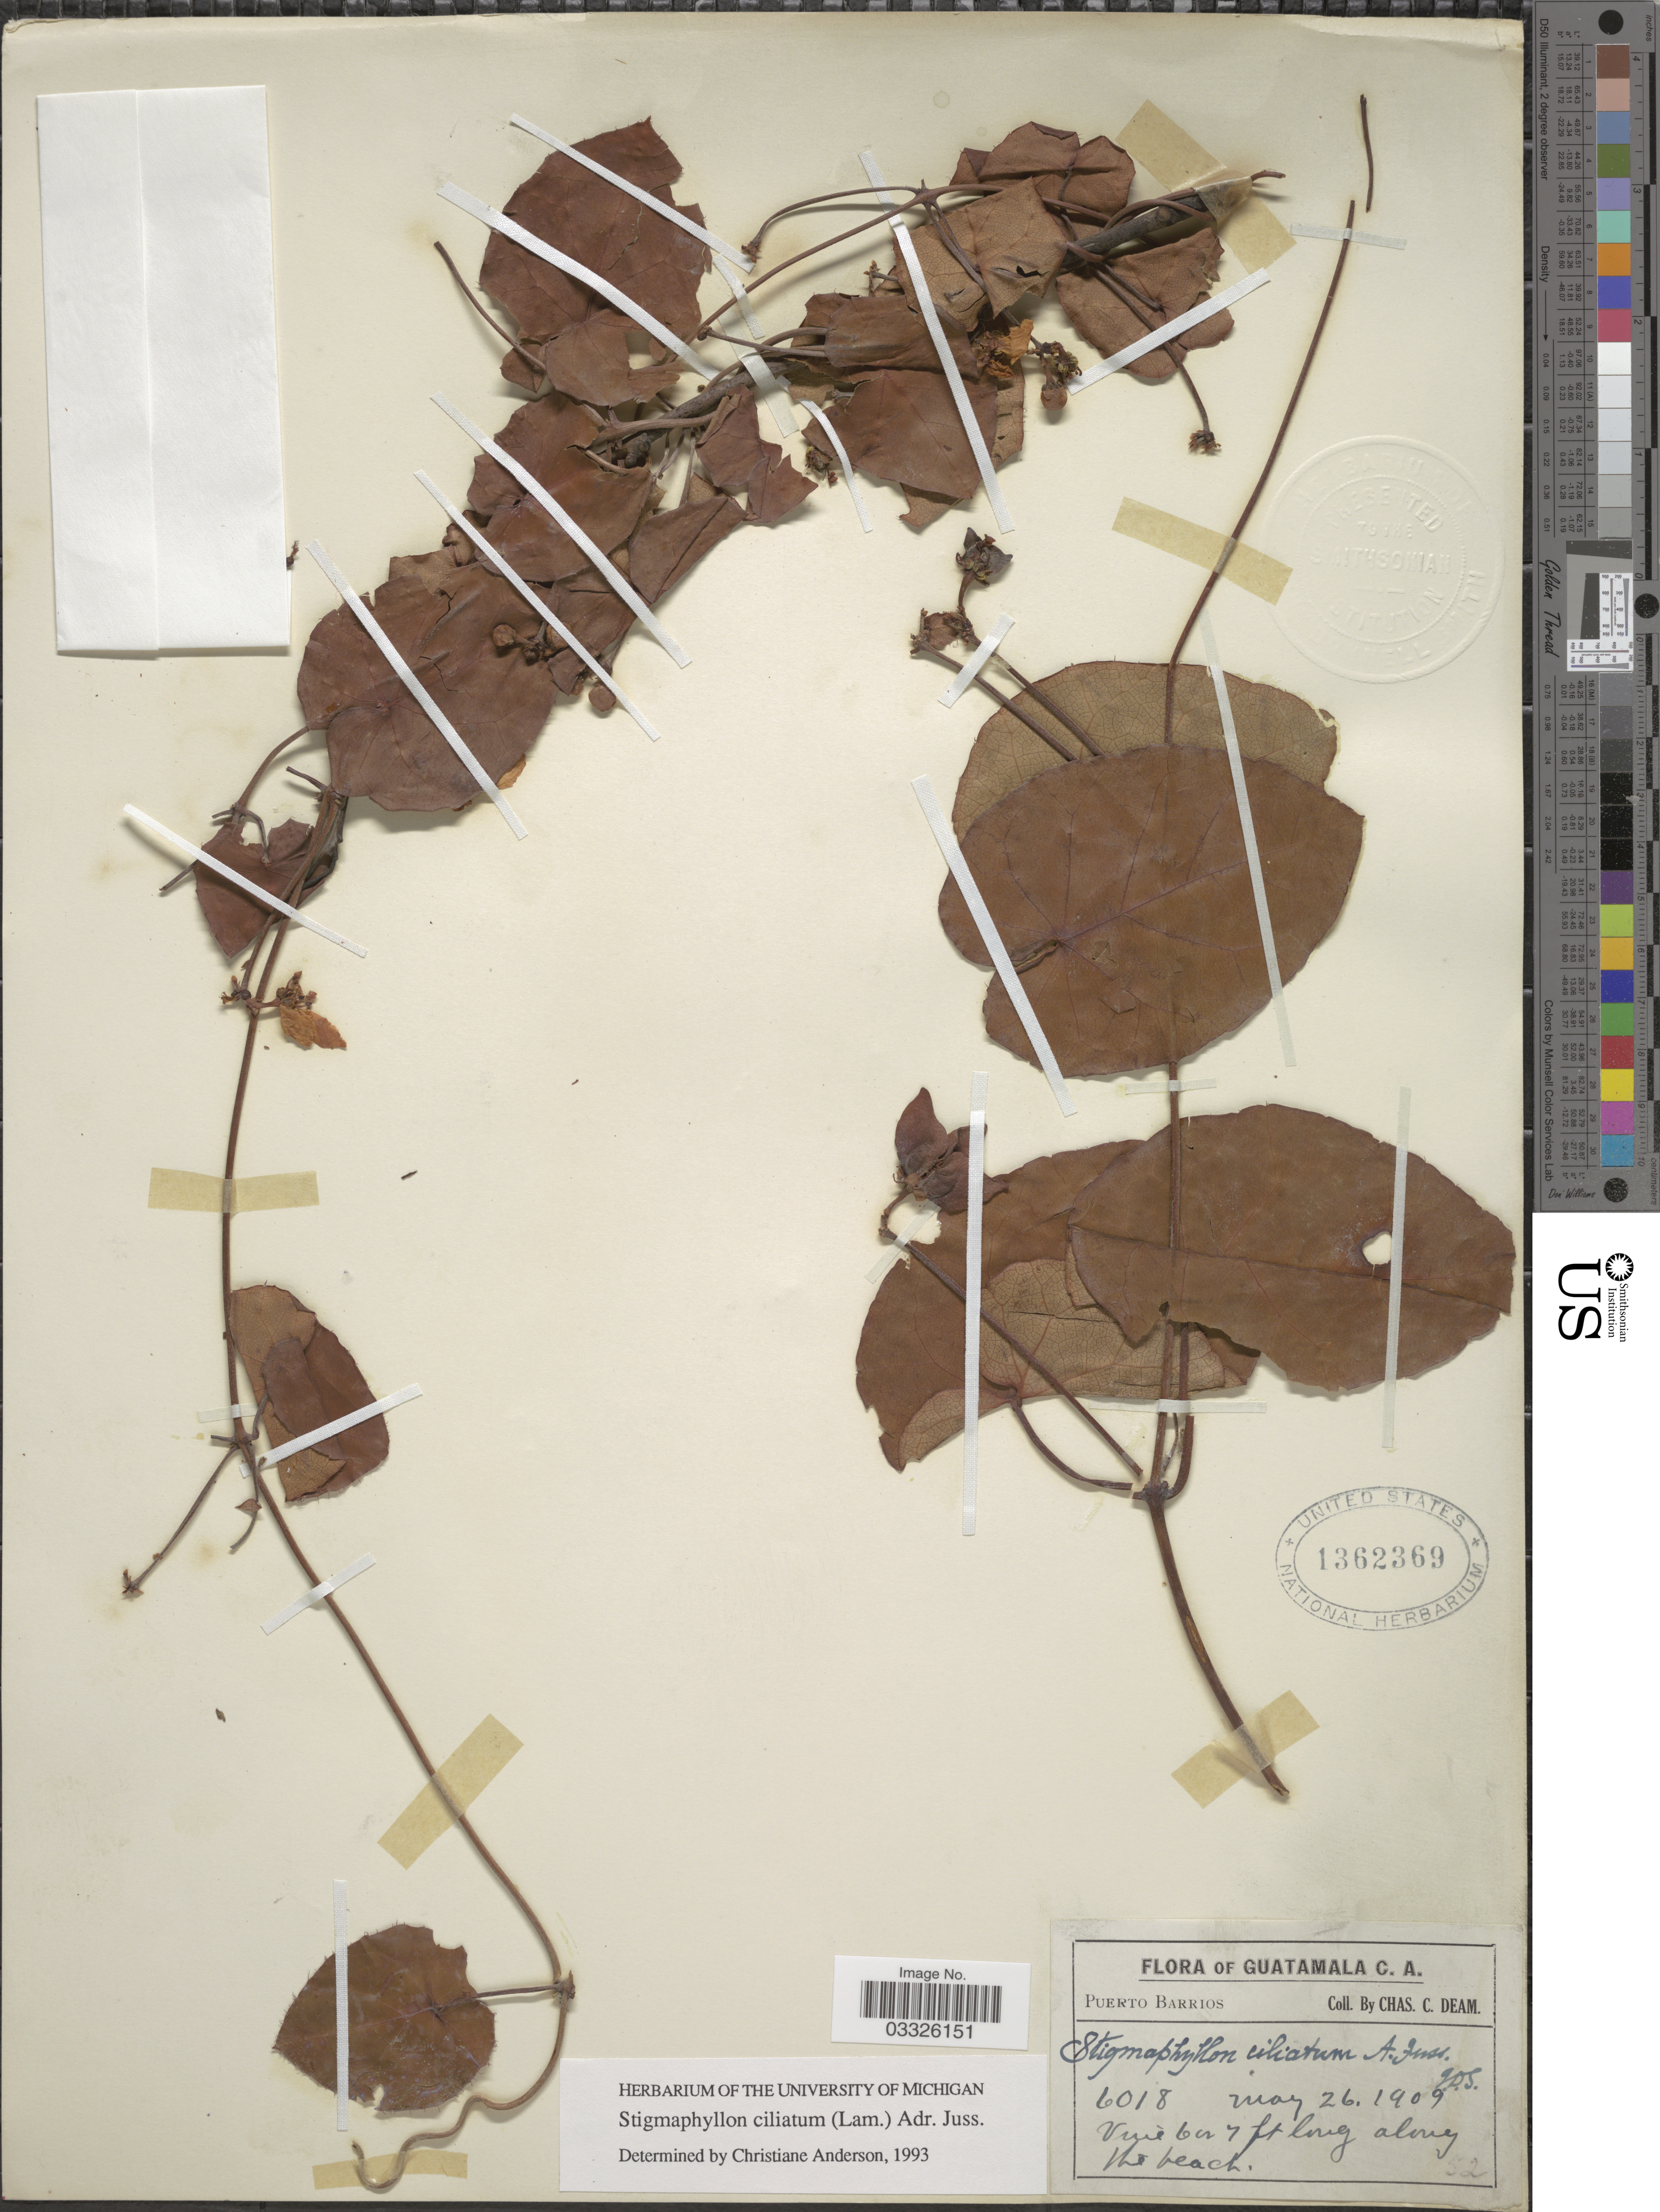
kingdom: Plantae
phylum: Tracheophyta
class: Magnoliopsida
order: Malpighiales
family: Malpighiaceae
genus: Stigmaphyllon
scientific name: Stigmaphyllon ciliatum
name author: (L.) A. Juss.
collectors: C. C. Deam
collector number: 6018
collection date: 1909-05-26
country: Guatemala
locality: Puerto Barrios. Along the beach.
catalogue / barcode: US 1362369